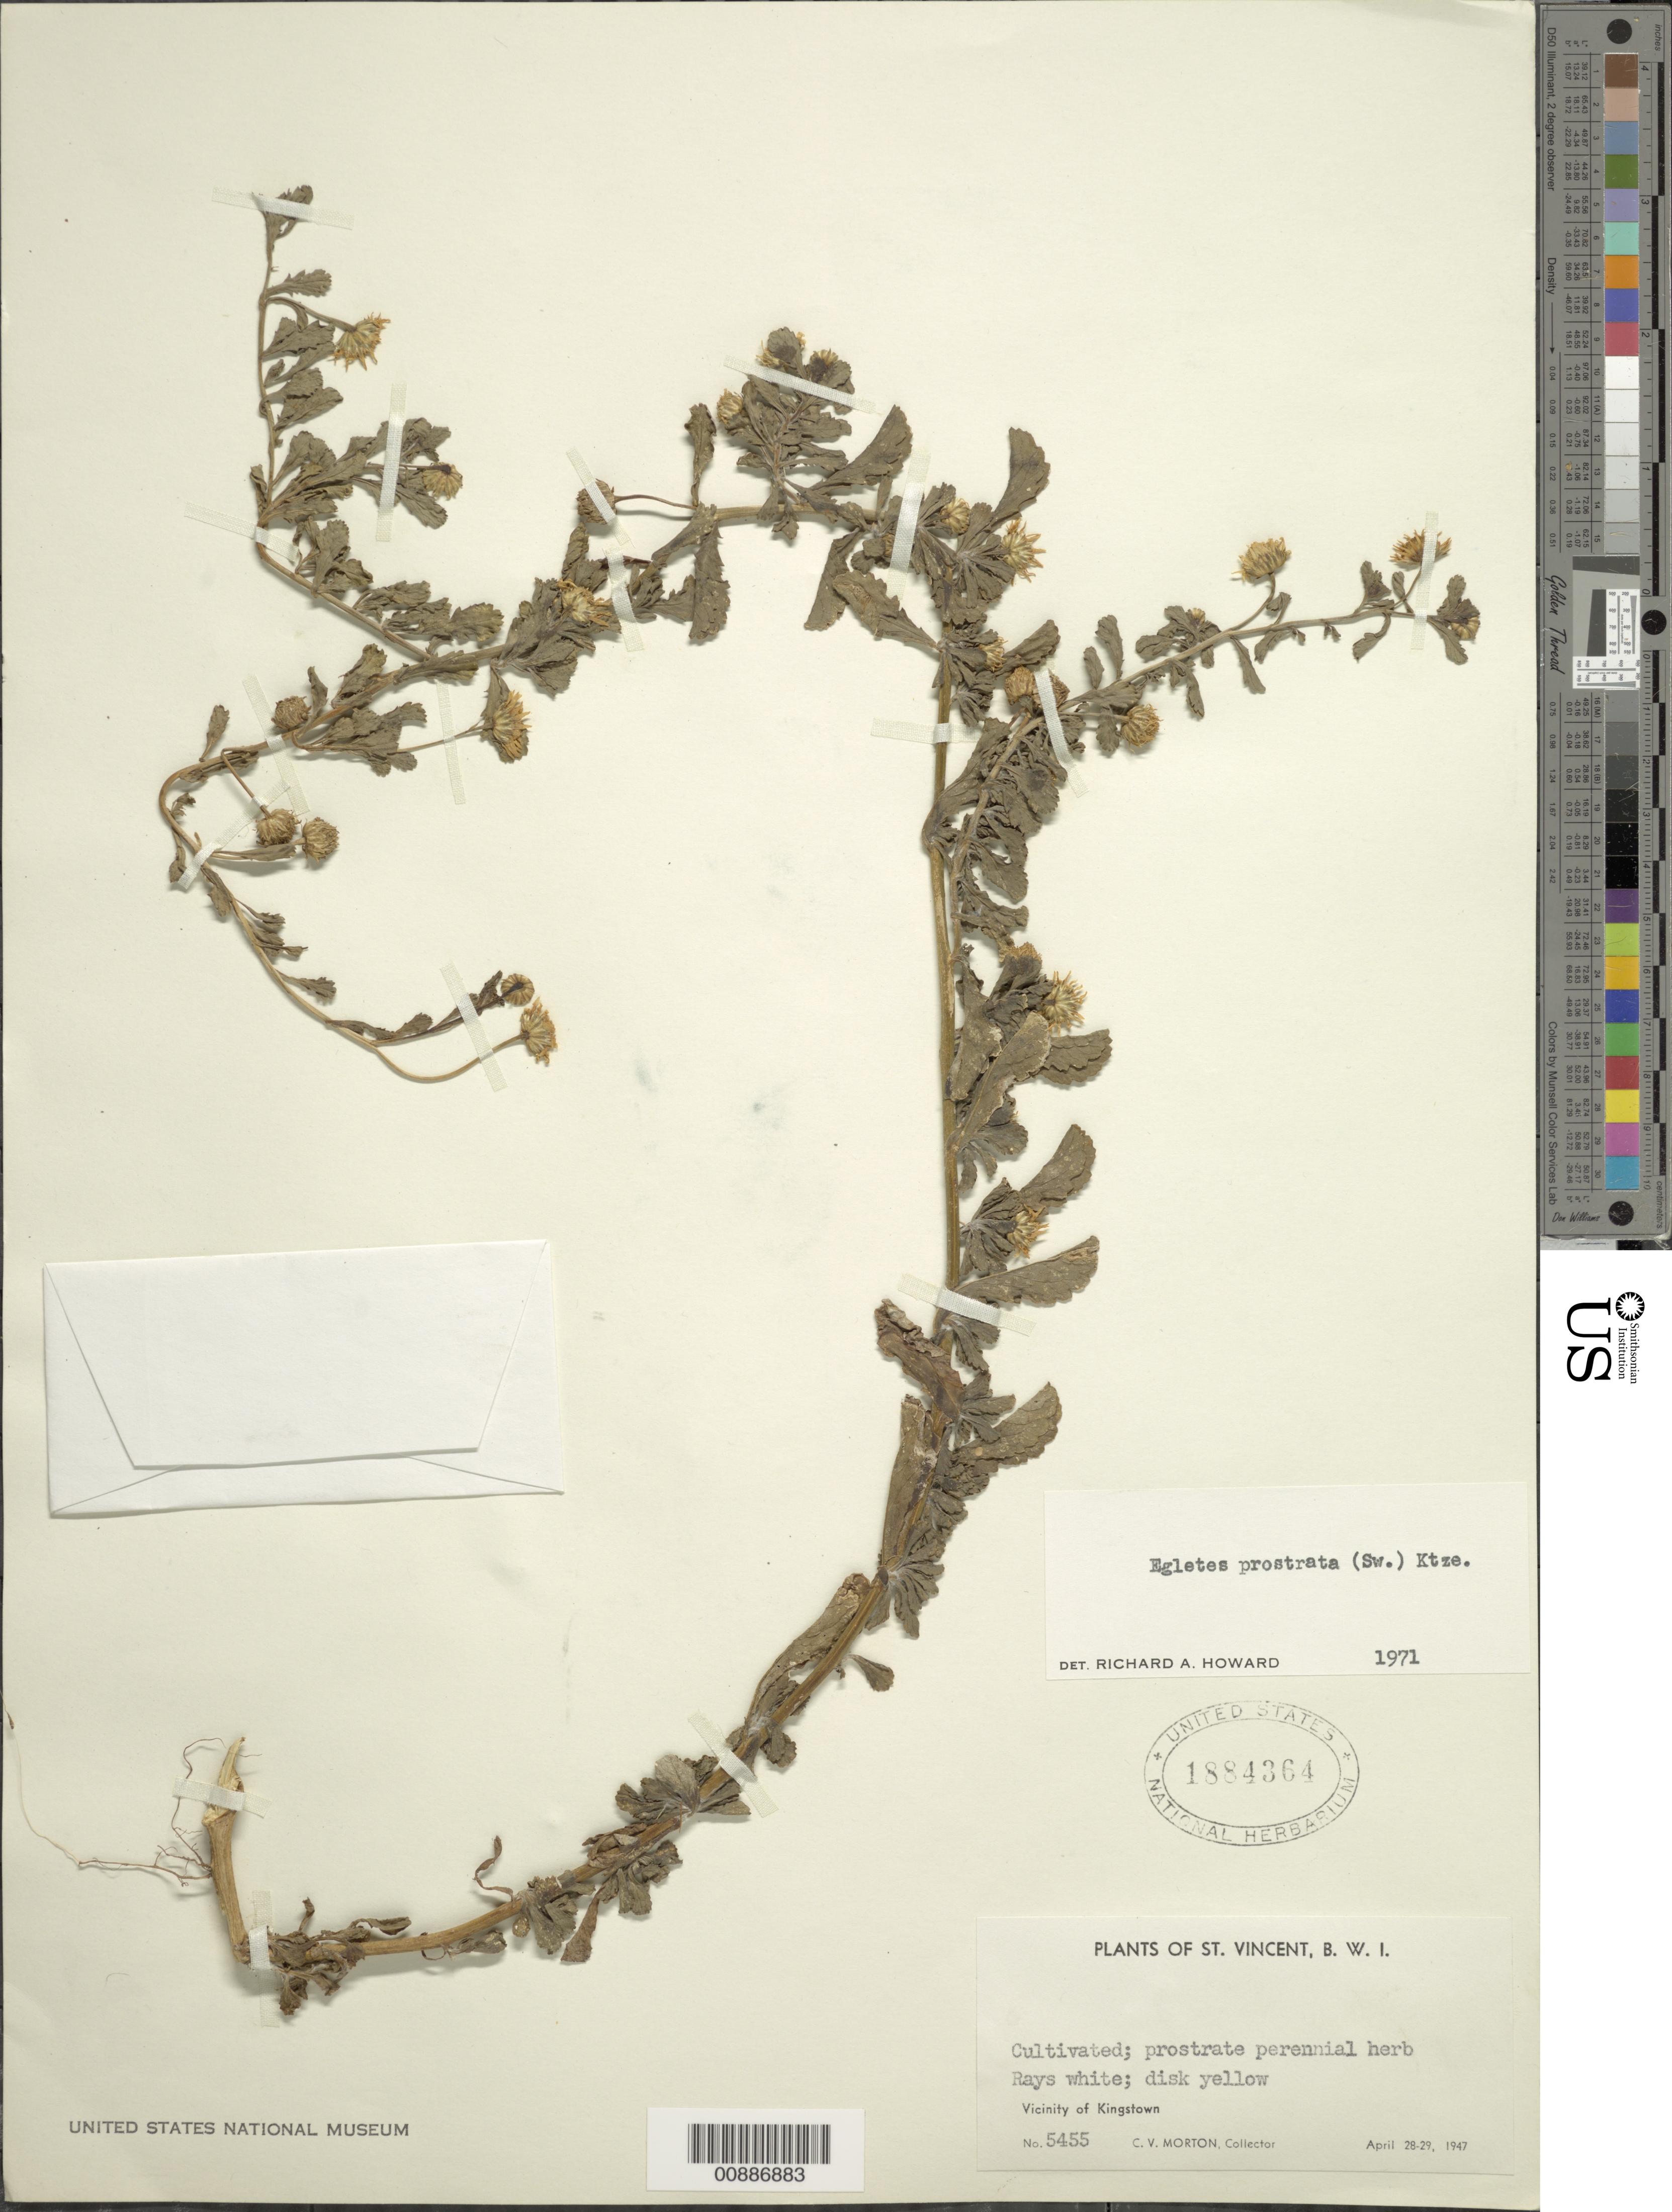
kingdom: Plantae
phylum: Tracheophyta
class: Magnoliopsida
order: Asterales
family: Asteraceae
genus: Egletes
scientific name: Egletes prostrata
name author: (Sw.) Kuntze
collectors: C. V. Morton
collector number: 5455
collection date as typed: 28 Apr 1947 to 29 Apr 1947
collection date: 1947-04-28/1947-04-29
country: St. Vincent - Grenadines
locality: Vicinity of Kingstown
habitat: In garden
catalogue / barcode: US 1884364